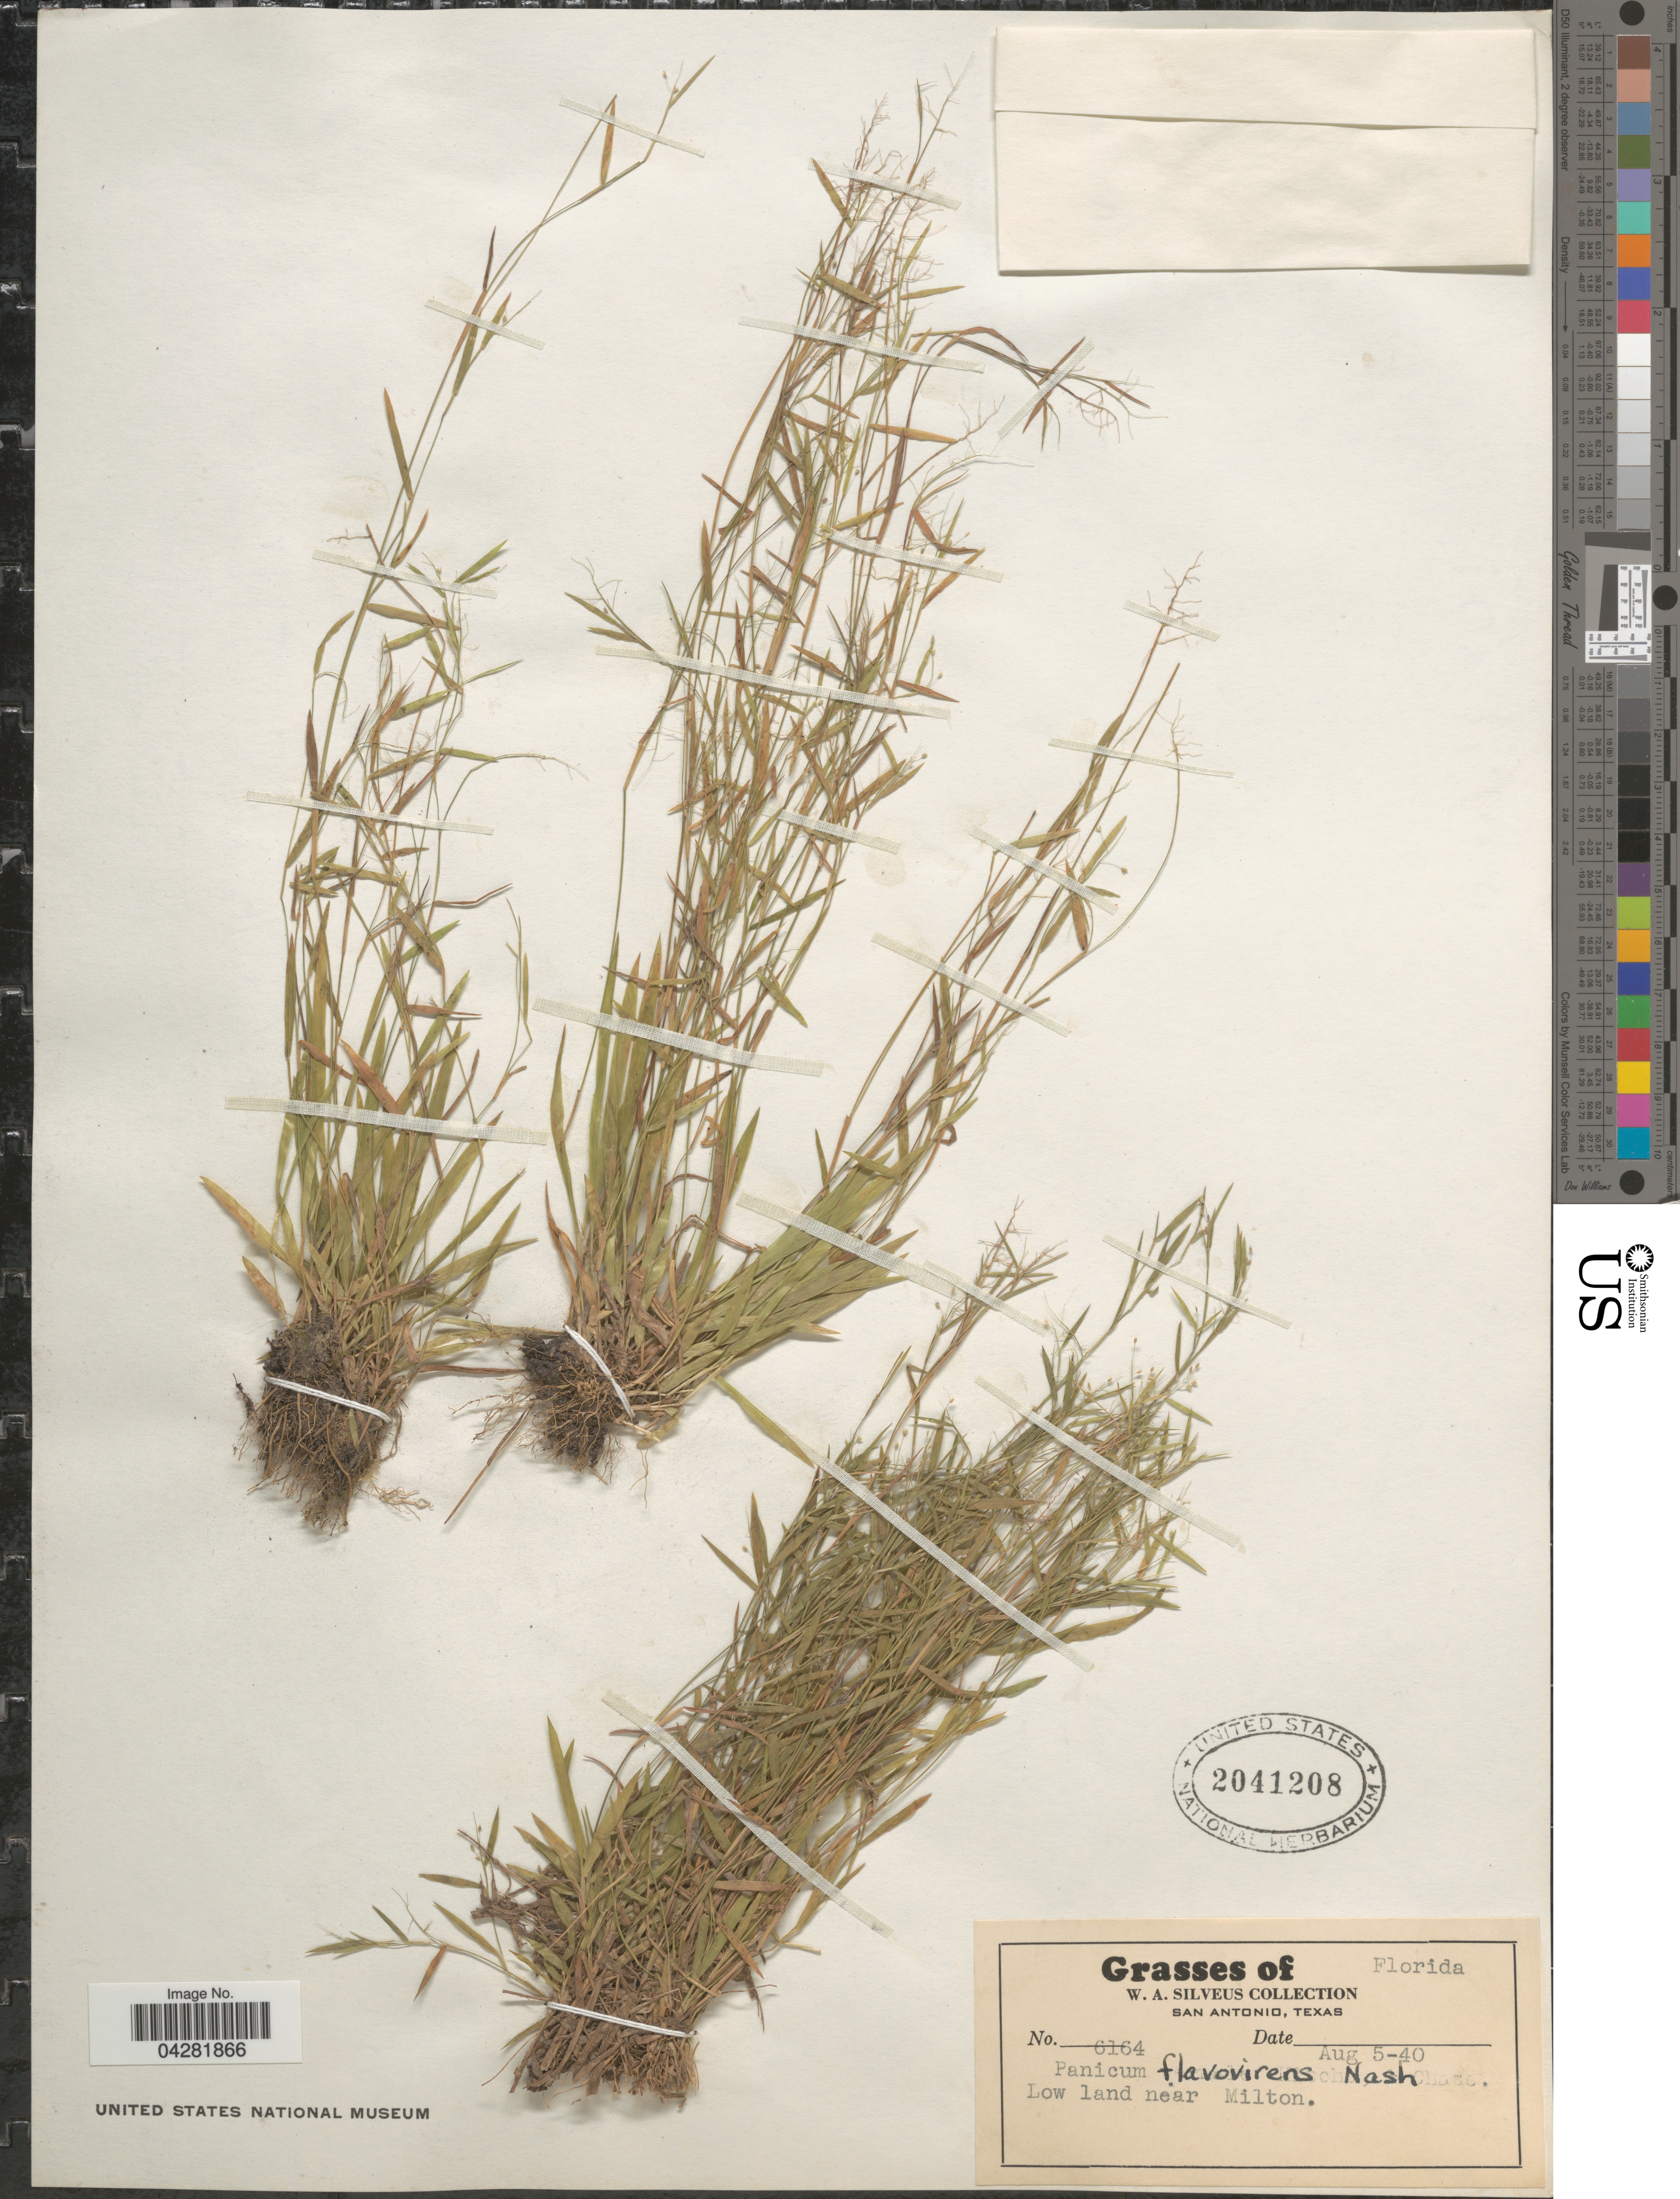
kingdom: Plantae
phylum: Tracheophyta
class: Liliopsida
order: Poales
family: Poaceae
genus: Dichanthelium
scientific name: Dichanthelium ensifolium var. ensifolium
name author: (Baldwin ex Elliot) Gould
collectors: W. Silveus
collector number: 6164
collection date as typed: Transcribed d/m/y: 5/8/40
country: United States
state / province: Florida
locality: Near Milton.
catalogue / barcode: US 2041208